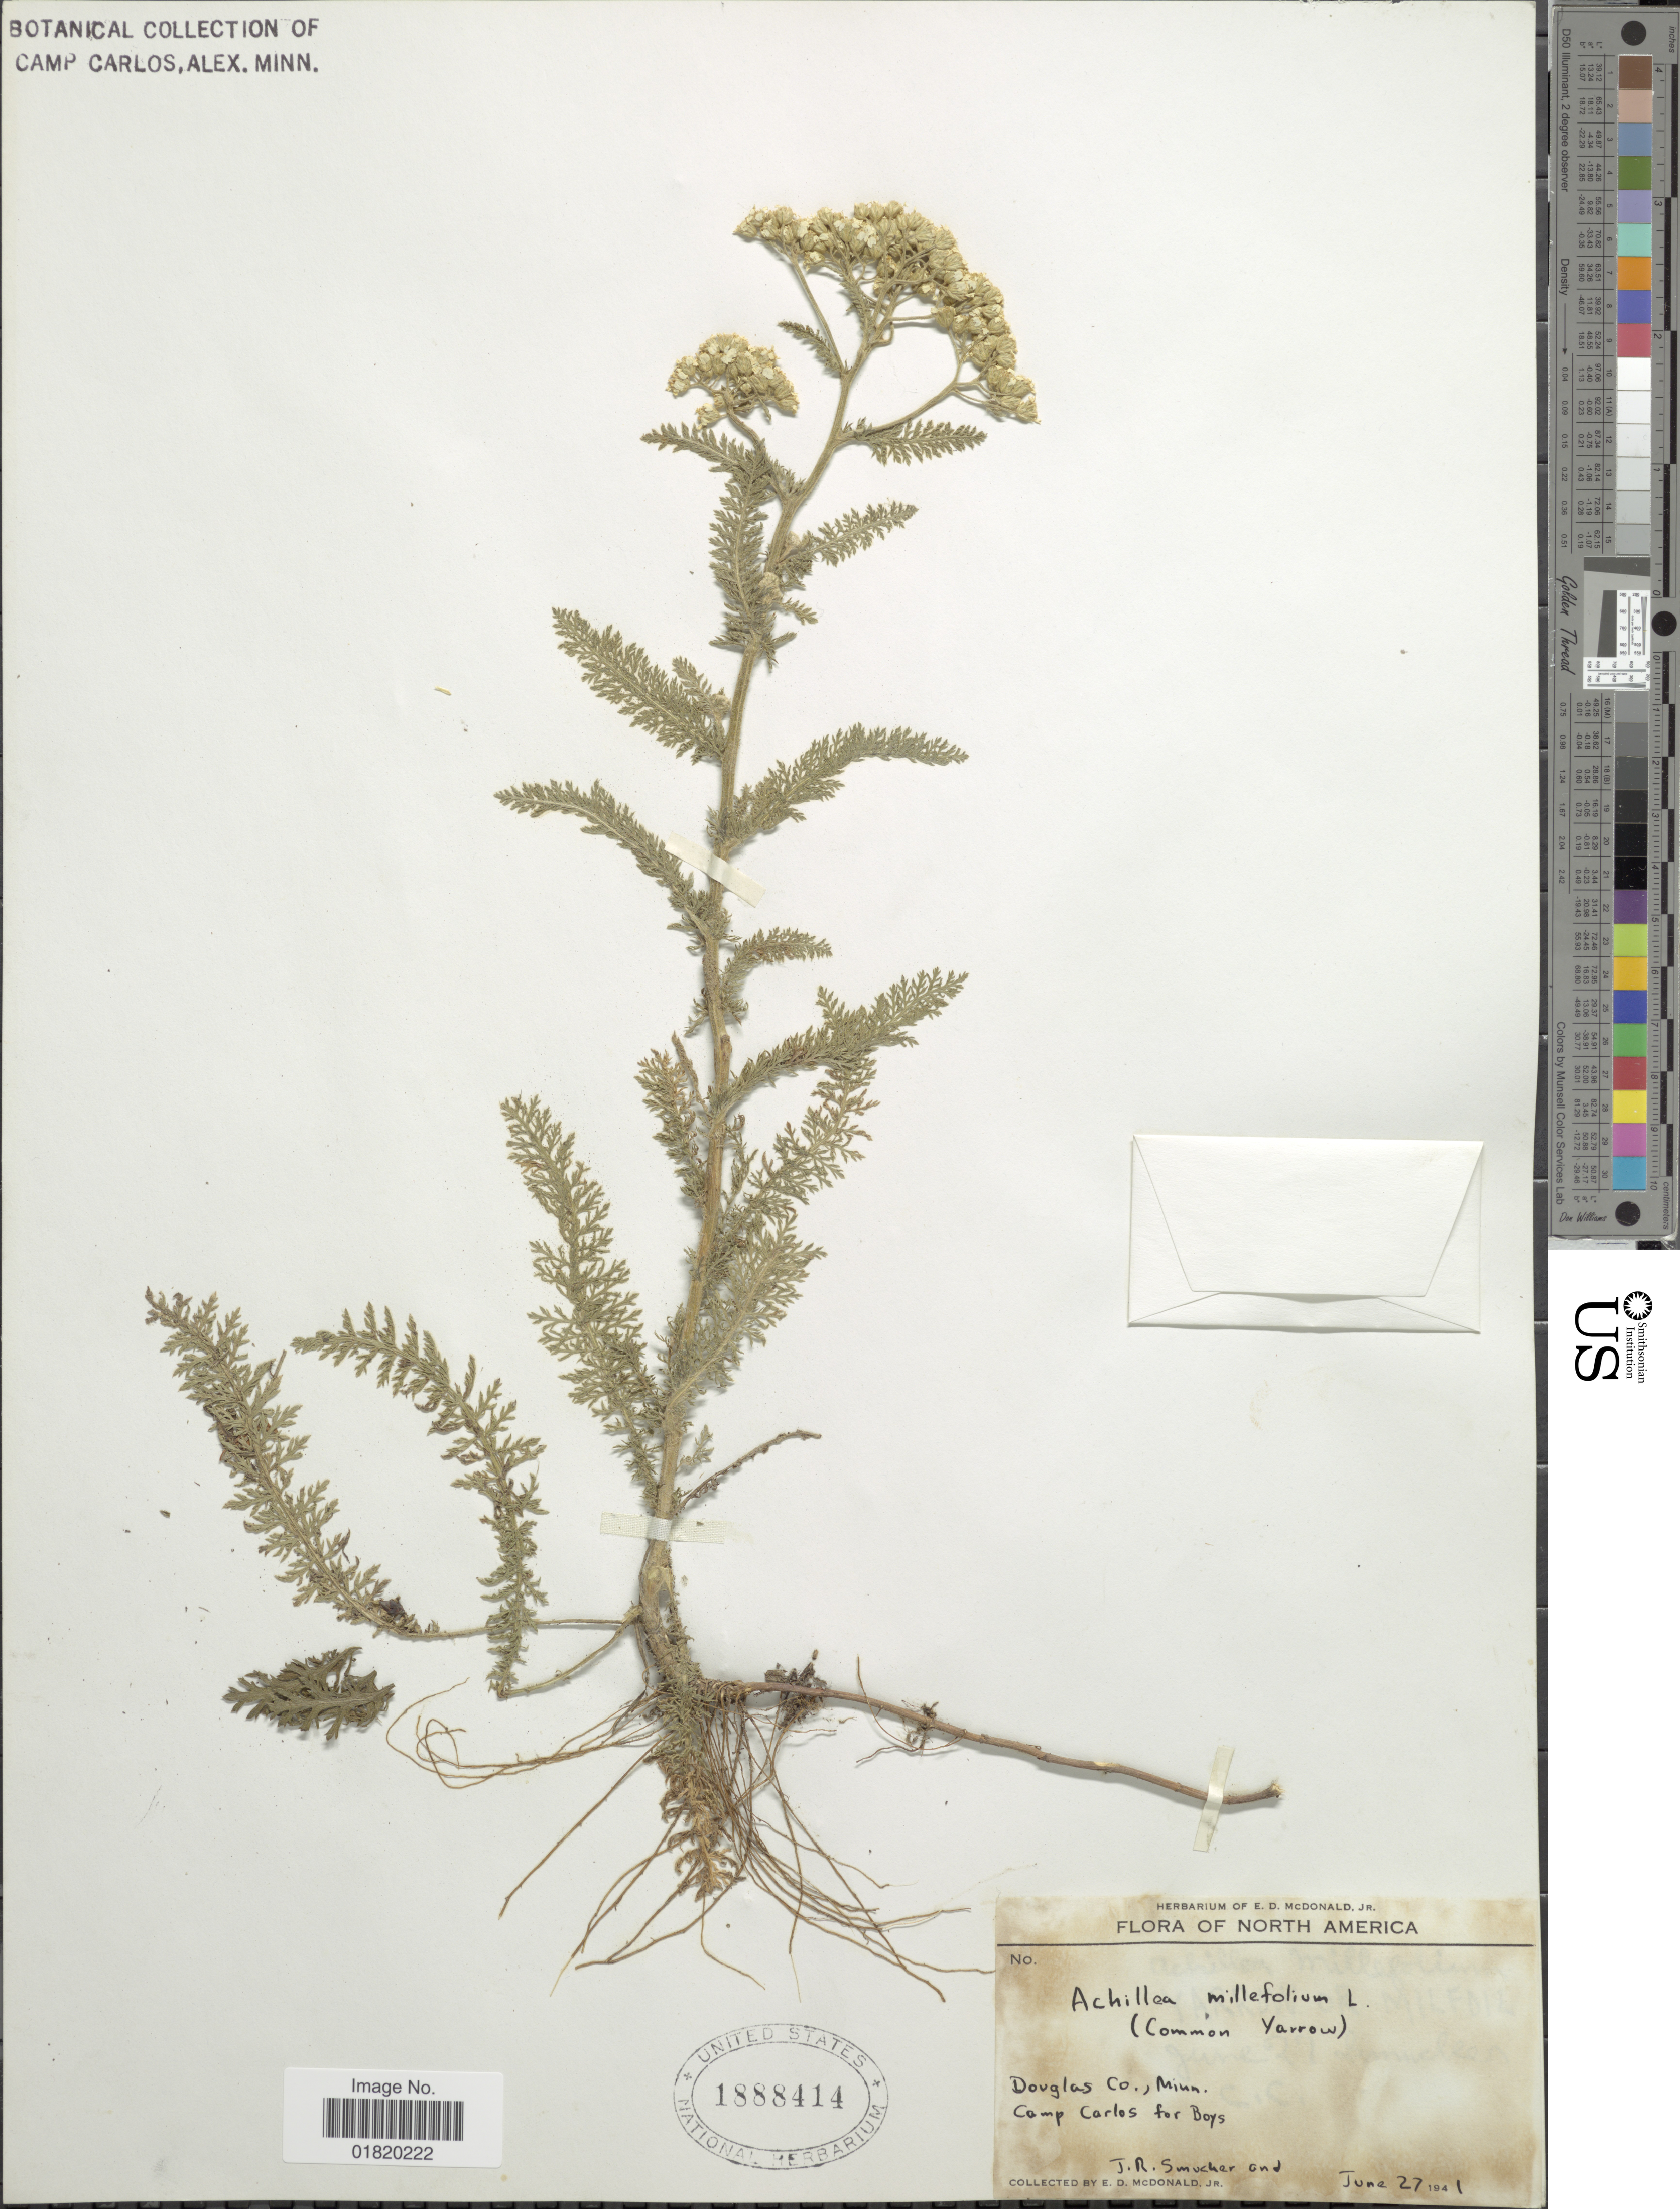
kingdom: Plantae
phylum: Tracheophyta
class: Magnoliopsida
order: Asterales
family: Asteraceae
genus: Achillea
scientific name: Achillea millefolium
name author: L.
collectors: J. Smucker & E. D. McDonald Jr.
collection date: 1941-06-27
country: United States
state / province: Minnesota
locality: Douglas Co., Camp Carlos for Boys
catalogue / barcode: US 1888414